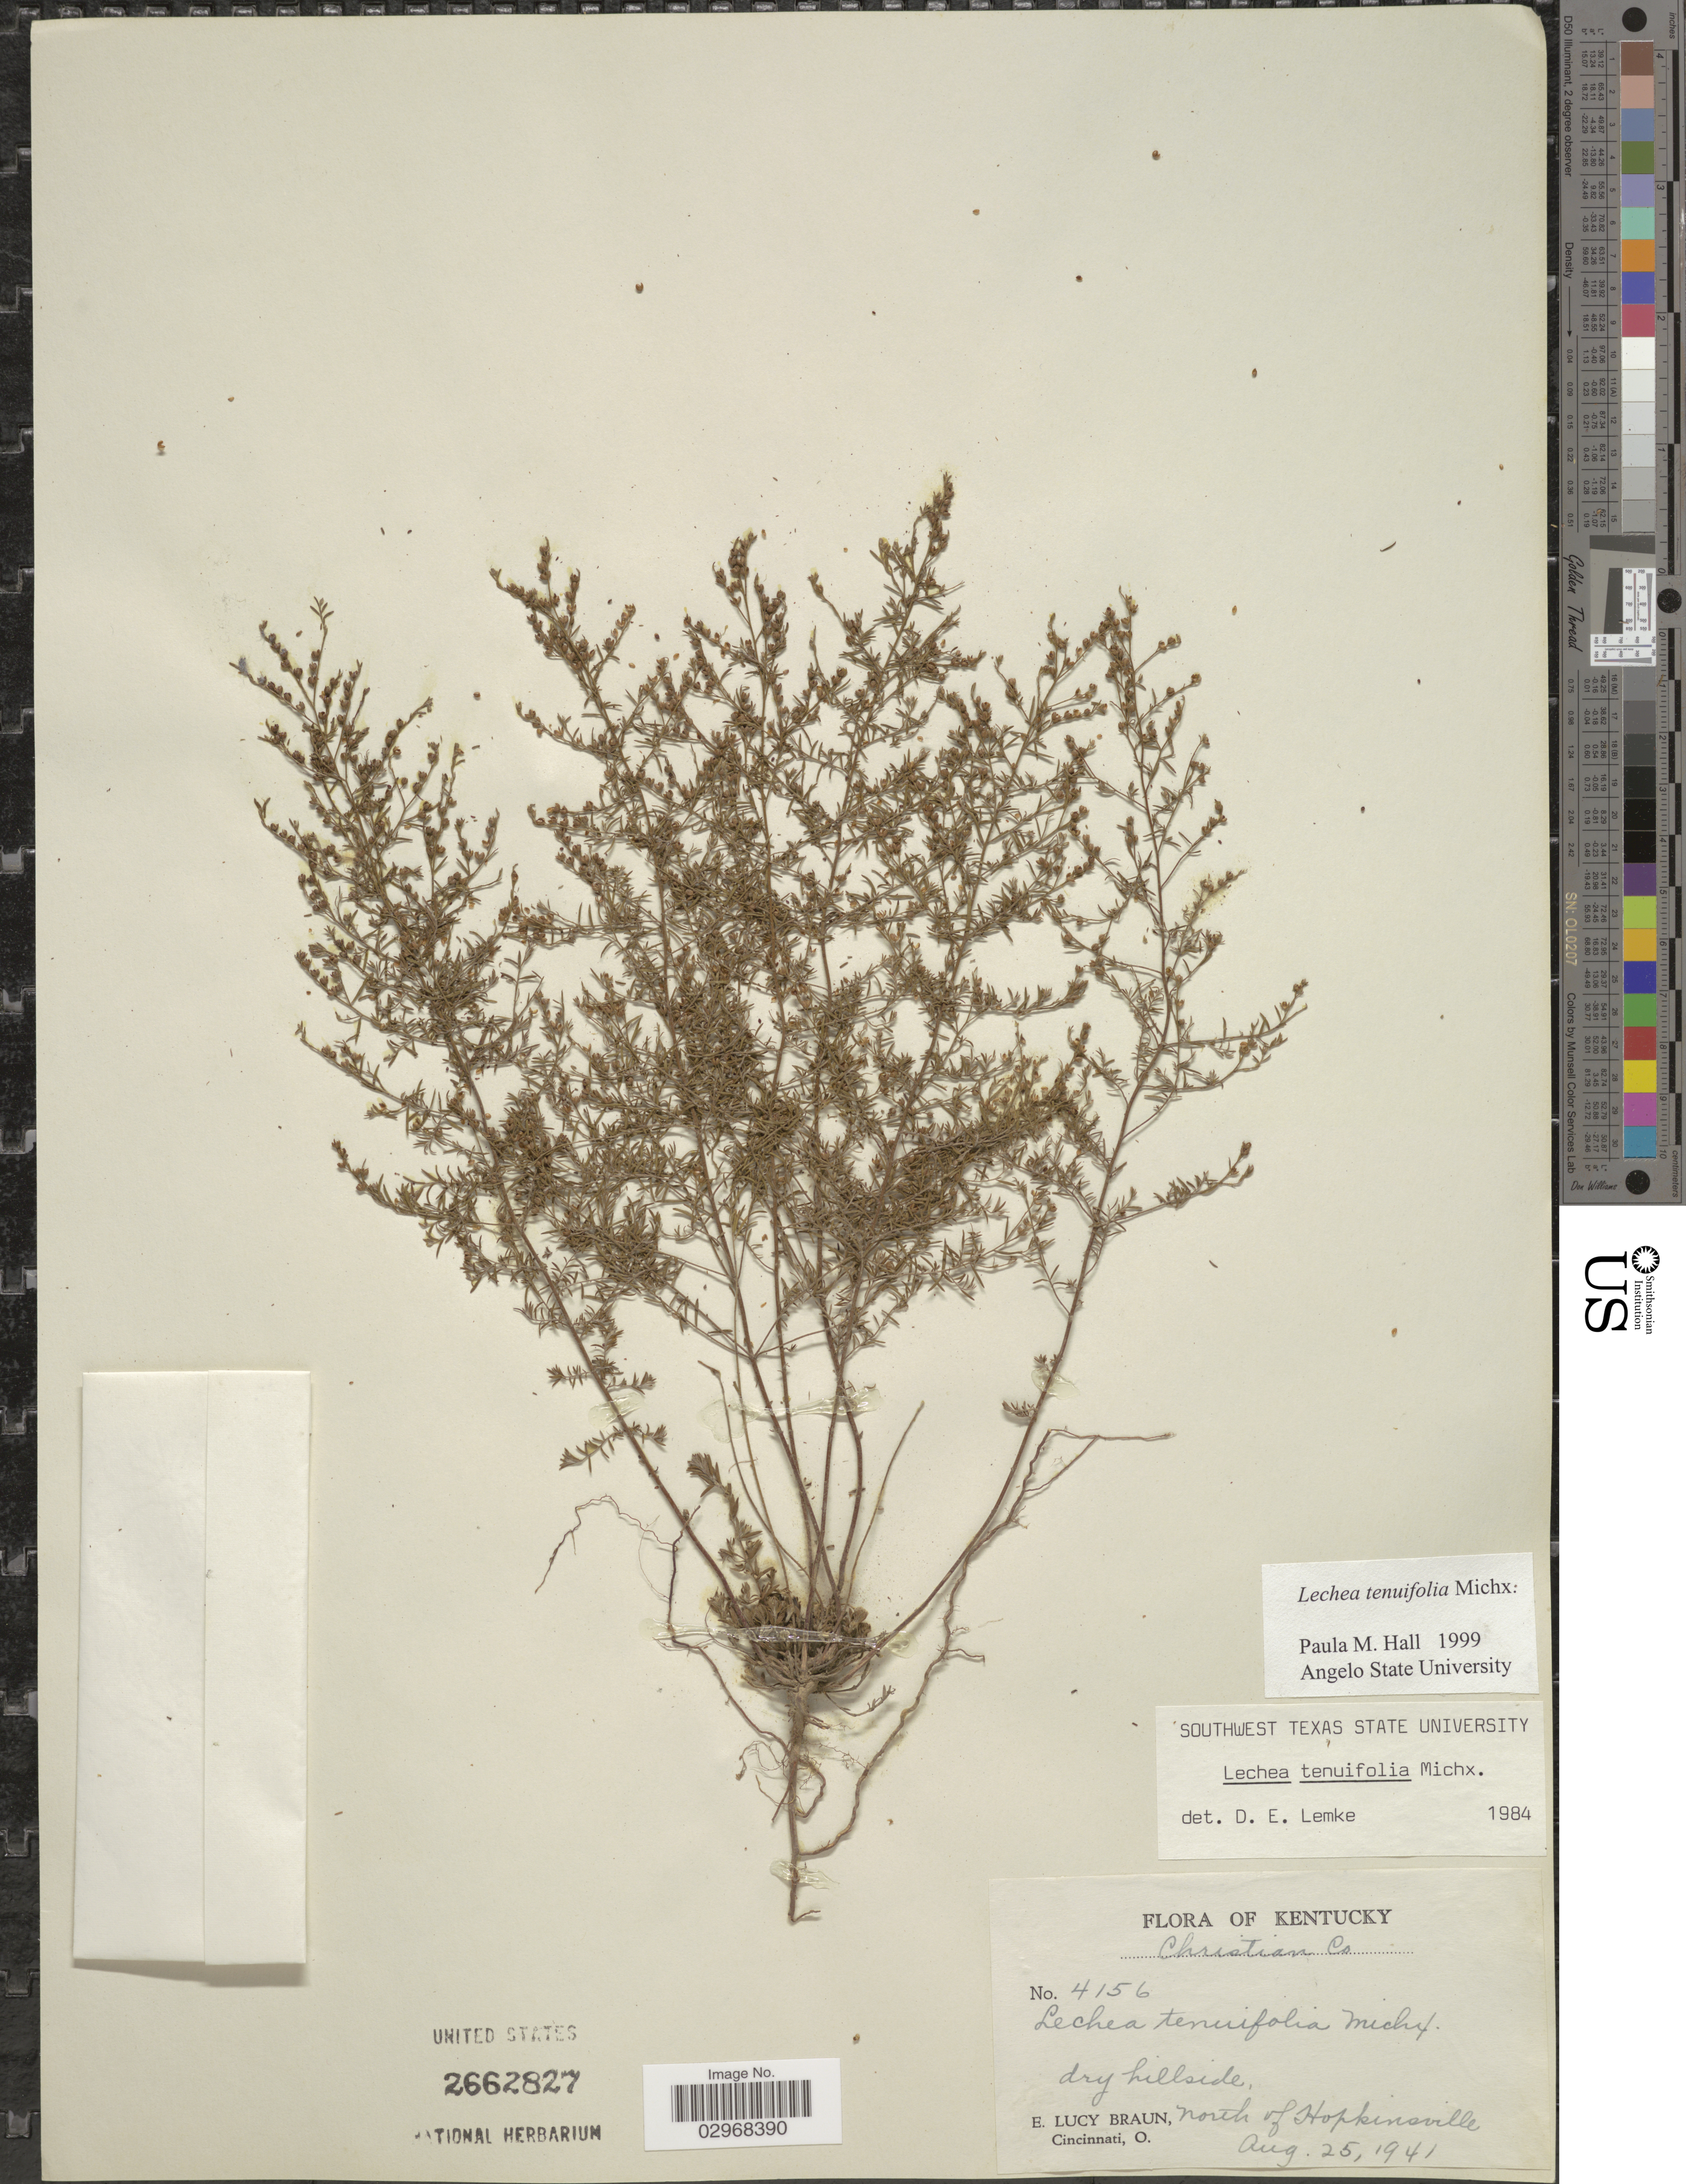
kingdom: Plantae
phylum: Tracheophyta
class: Magnoliopsida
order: Malvales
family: Cistaceae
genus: Lechea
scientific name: Lechea tenuifolia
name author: Michx.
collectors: E. L. Braun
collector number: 4156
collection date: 1941-08-25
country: United States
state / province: Kentucky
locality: Christian Co., North of Hopkinsville.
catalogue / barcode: US 2662827